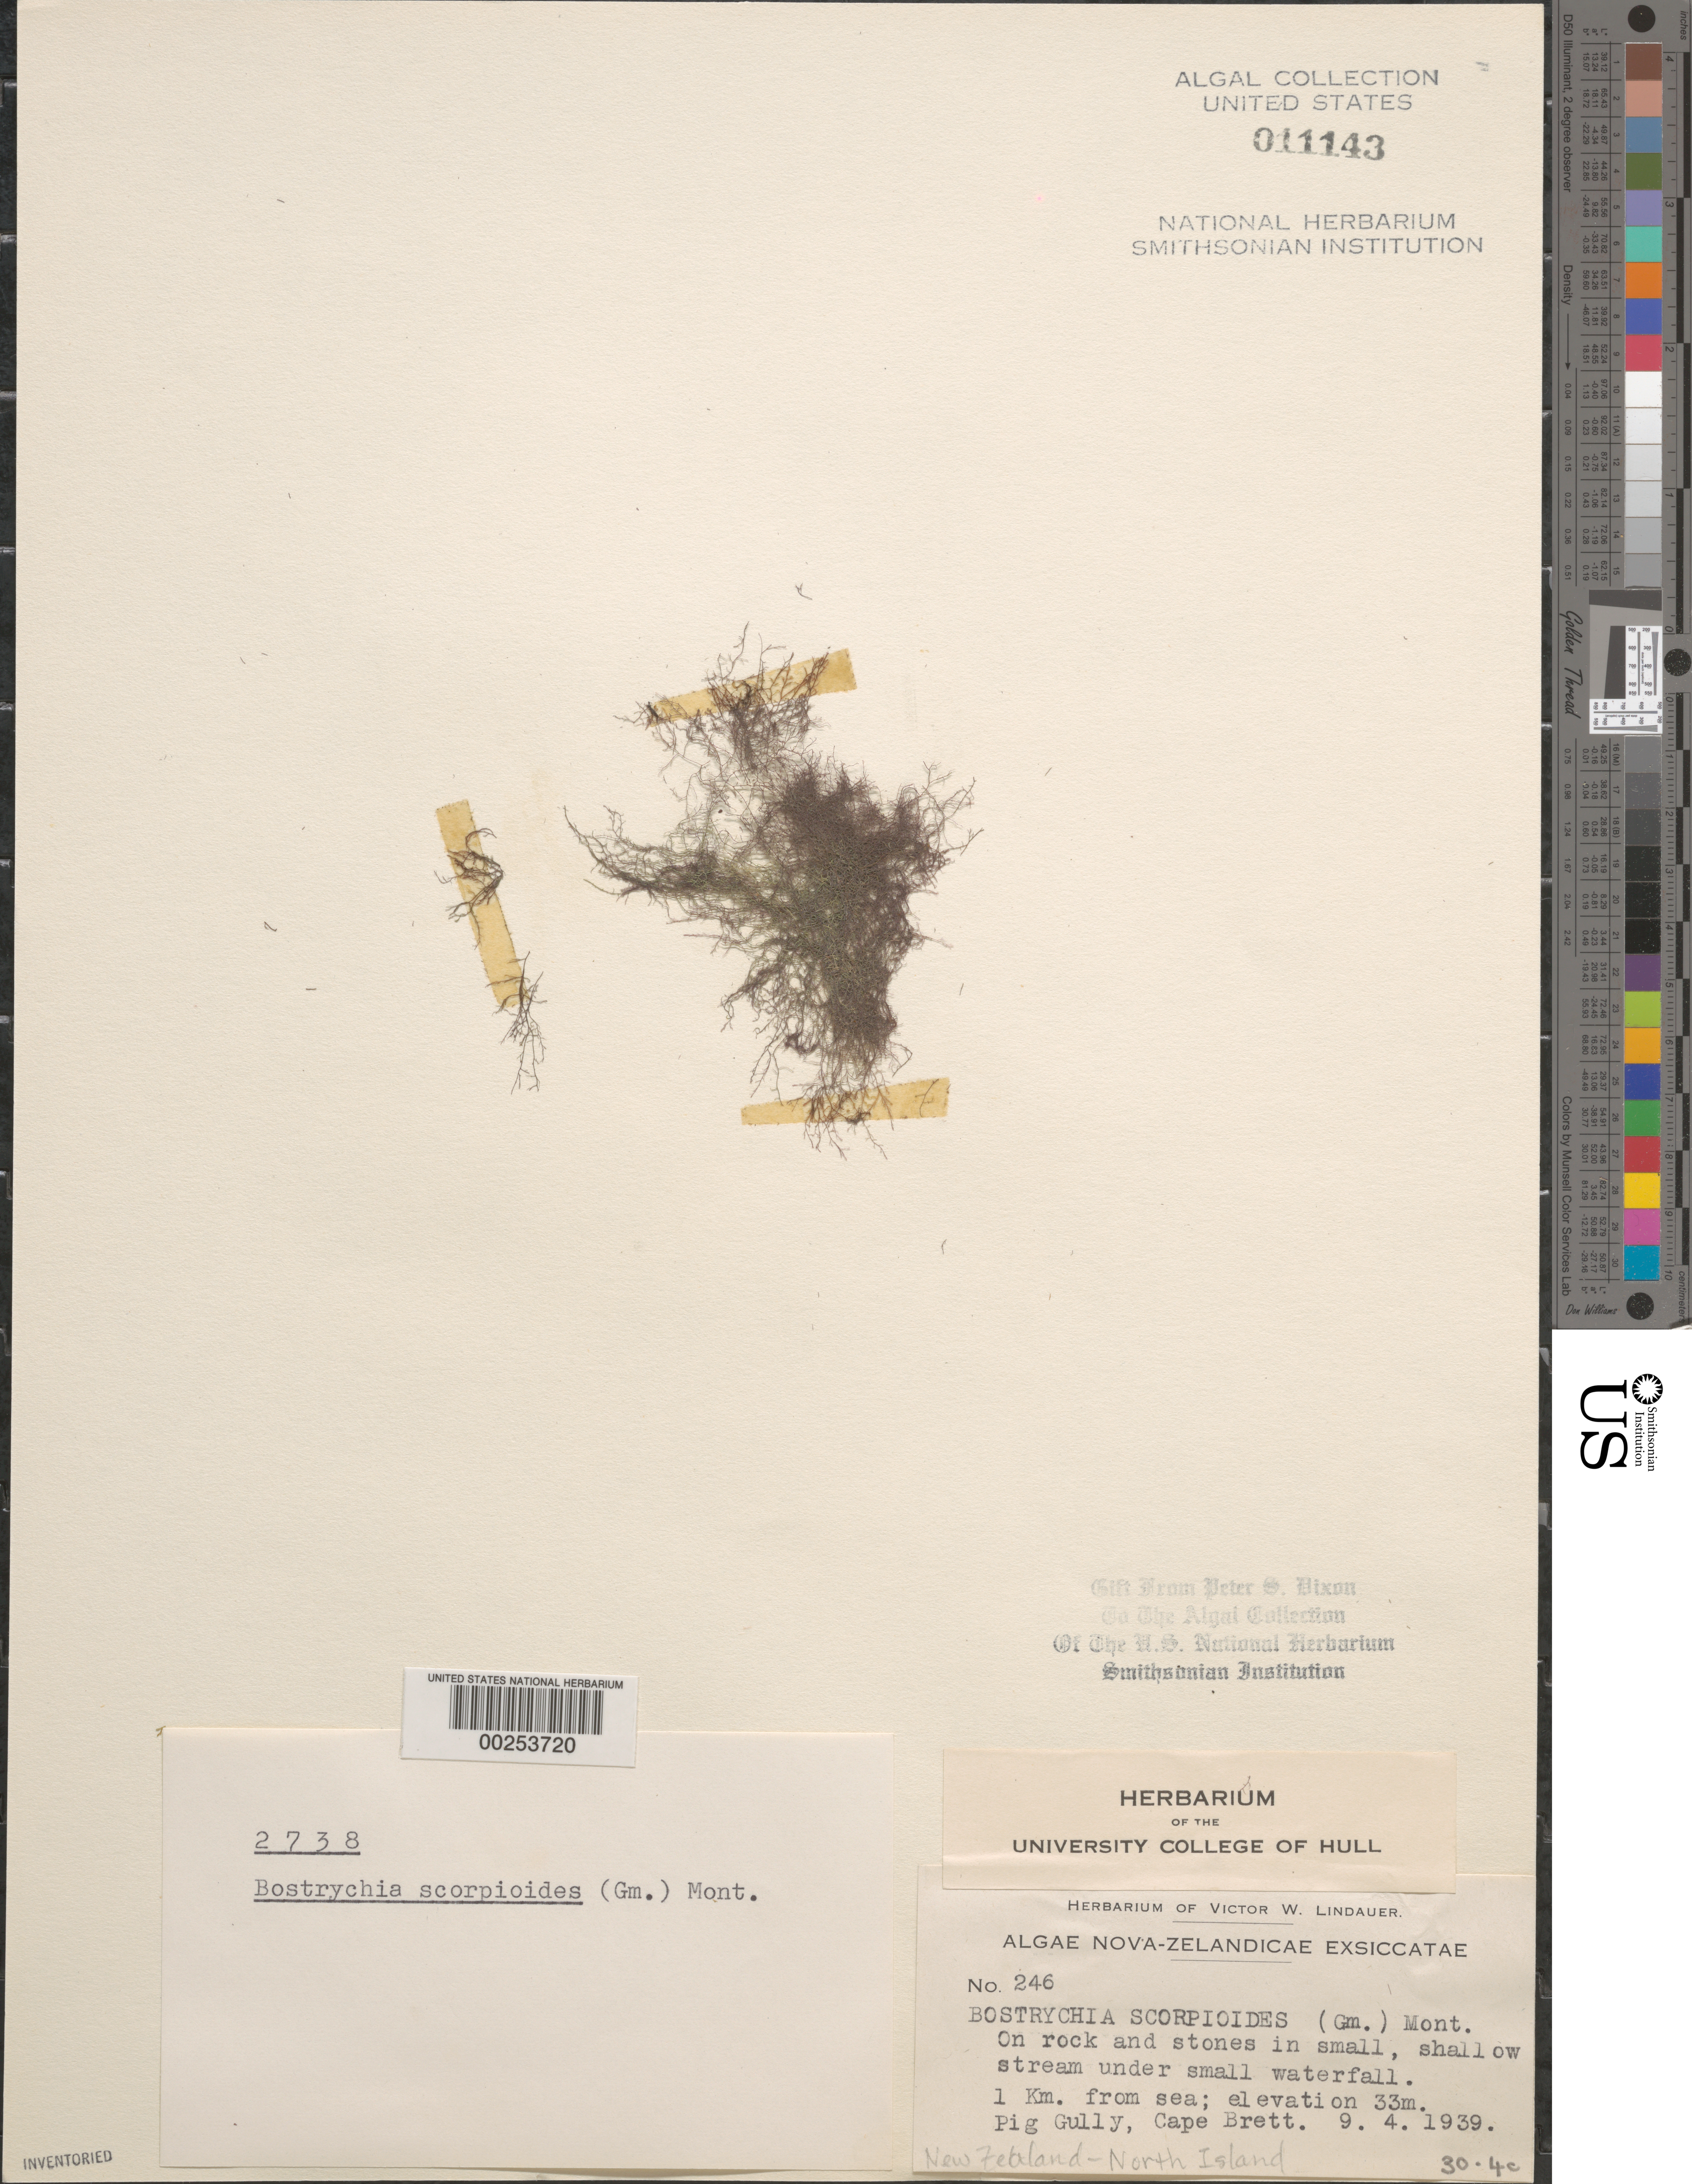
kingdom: Plantae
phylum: Rhodophyta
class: Florideophyceae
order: Ceramiales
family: Rhodomelaceae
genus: Bostrychia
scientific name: Bostrychia scorpioides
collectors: V. Lindauer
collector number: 246 & PSD 2738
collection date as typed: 09 Apr 1939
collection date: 1939-04-09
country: New Zealand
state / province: Northland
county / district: Far North District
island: North Island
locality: Pig Gully, Cape Brett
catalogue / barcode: US 11143